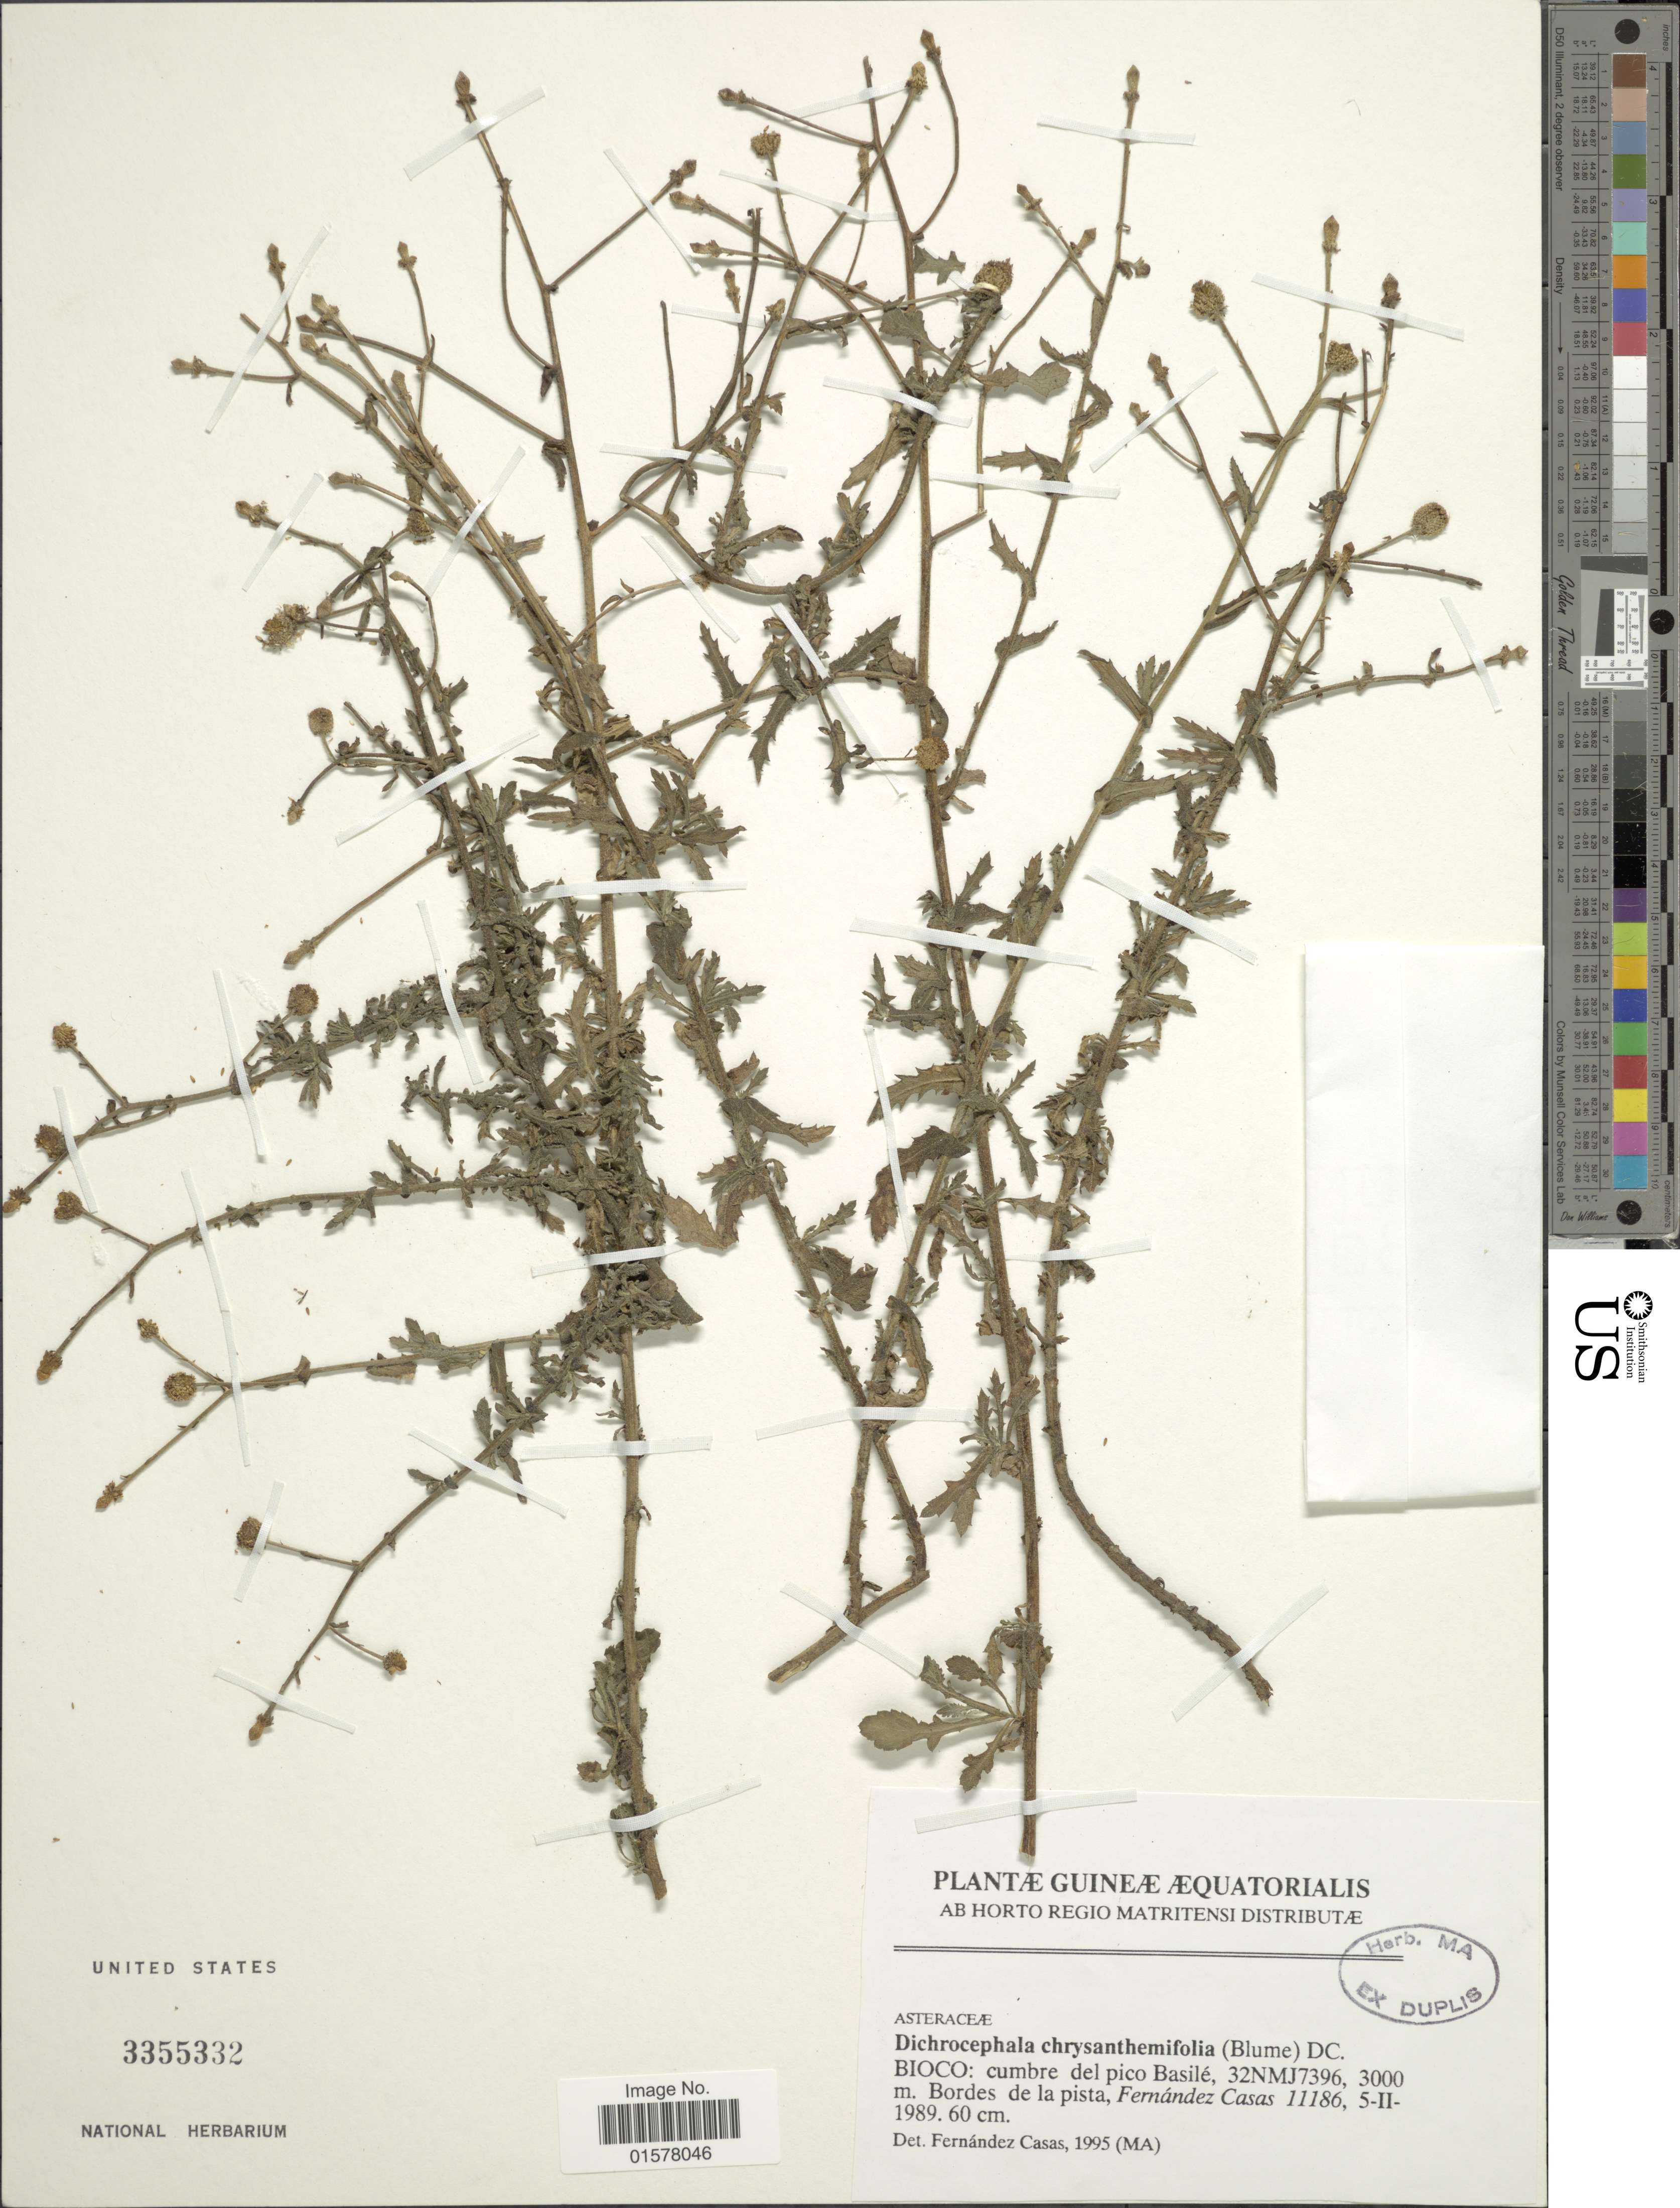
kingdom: Plantae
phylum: Tracheophyta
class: Magnoliopsida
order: Asterales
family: Asteraceae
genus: Dichrocephala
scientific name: Dichrocephala chrysanthemifolia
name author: (Blume) DC.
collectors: F. Casas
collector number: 11186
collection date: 1989-02-05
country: Equatorial Guinea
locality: Bioco: cumbre del pico Basile, 32NMJ7396, BOrdes de la pista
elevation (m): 3000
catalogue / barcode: US 3355332